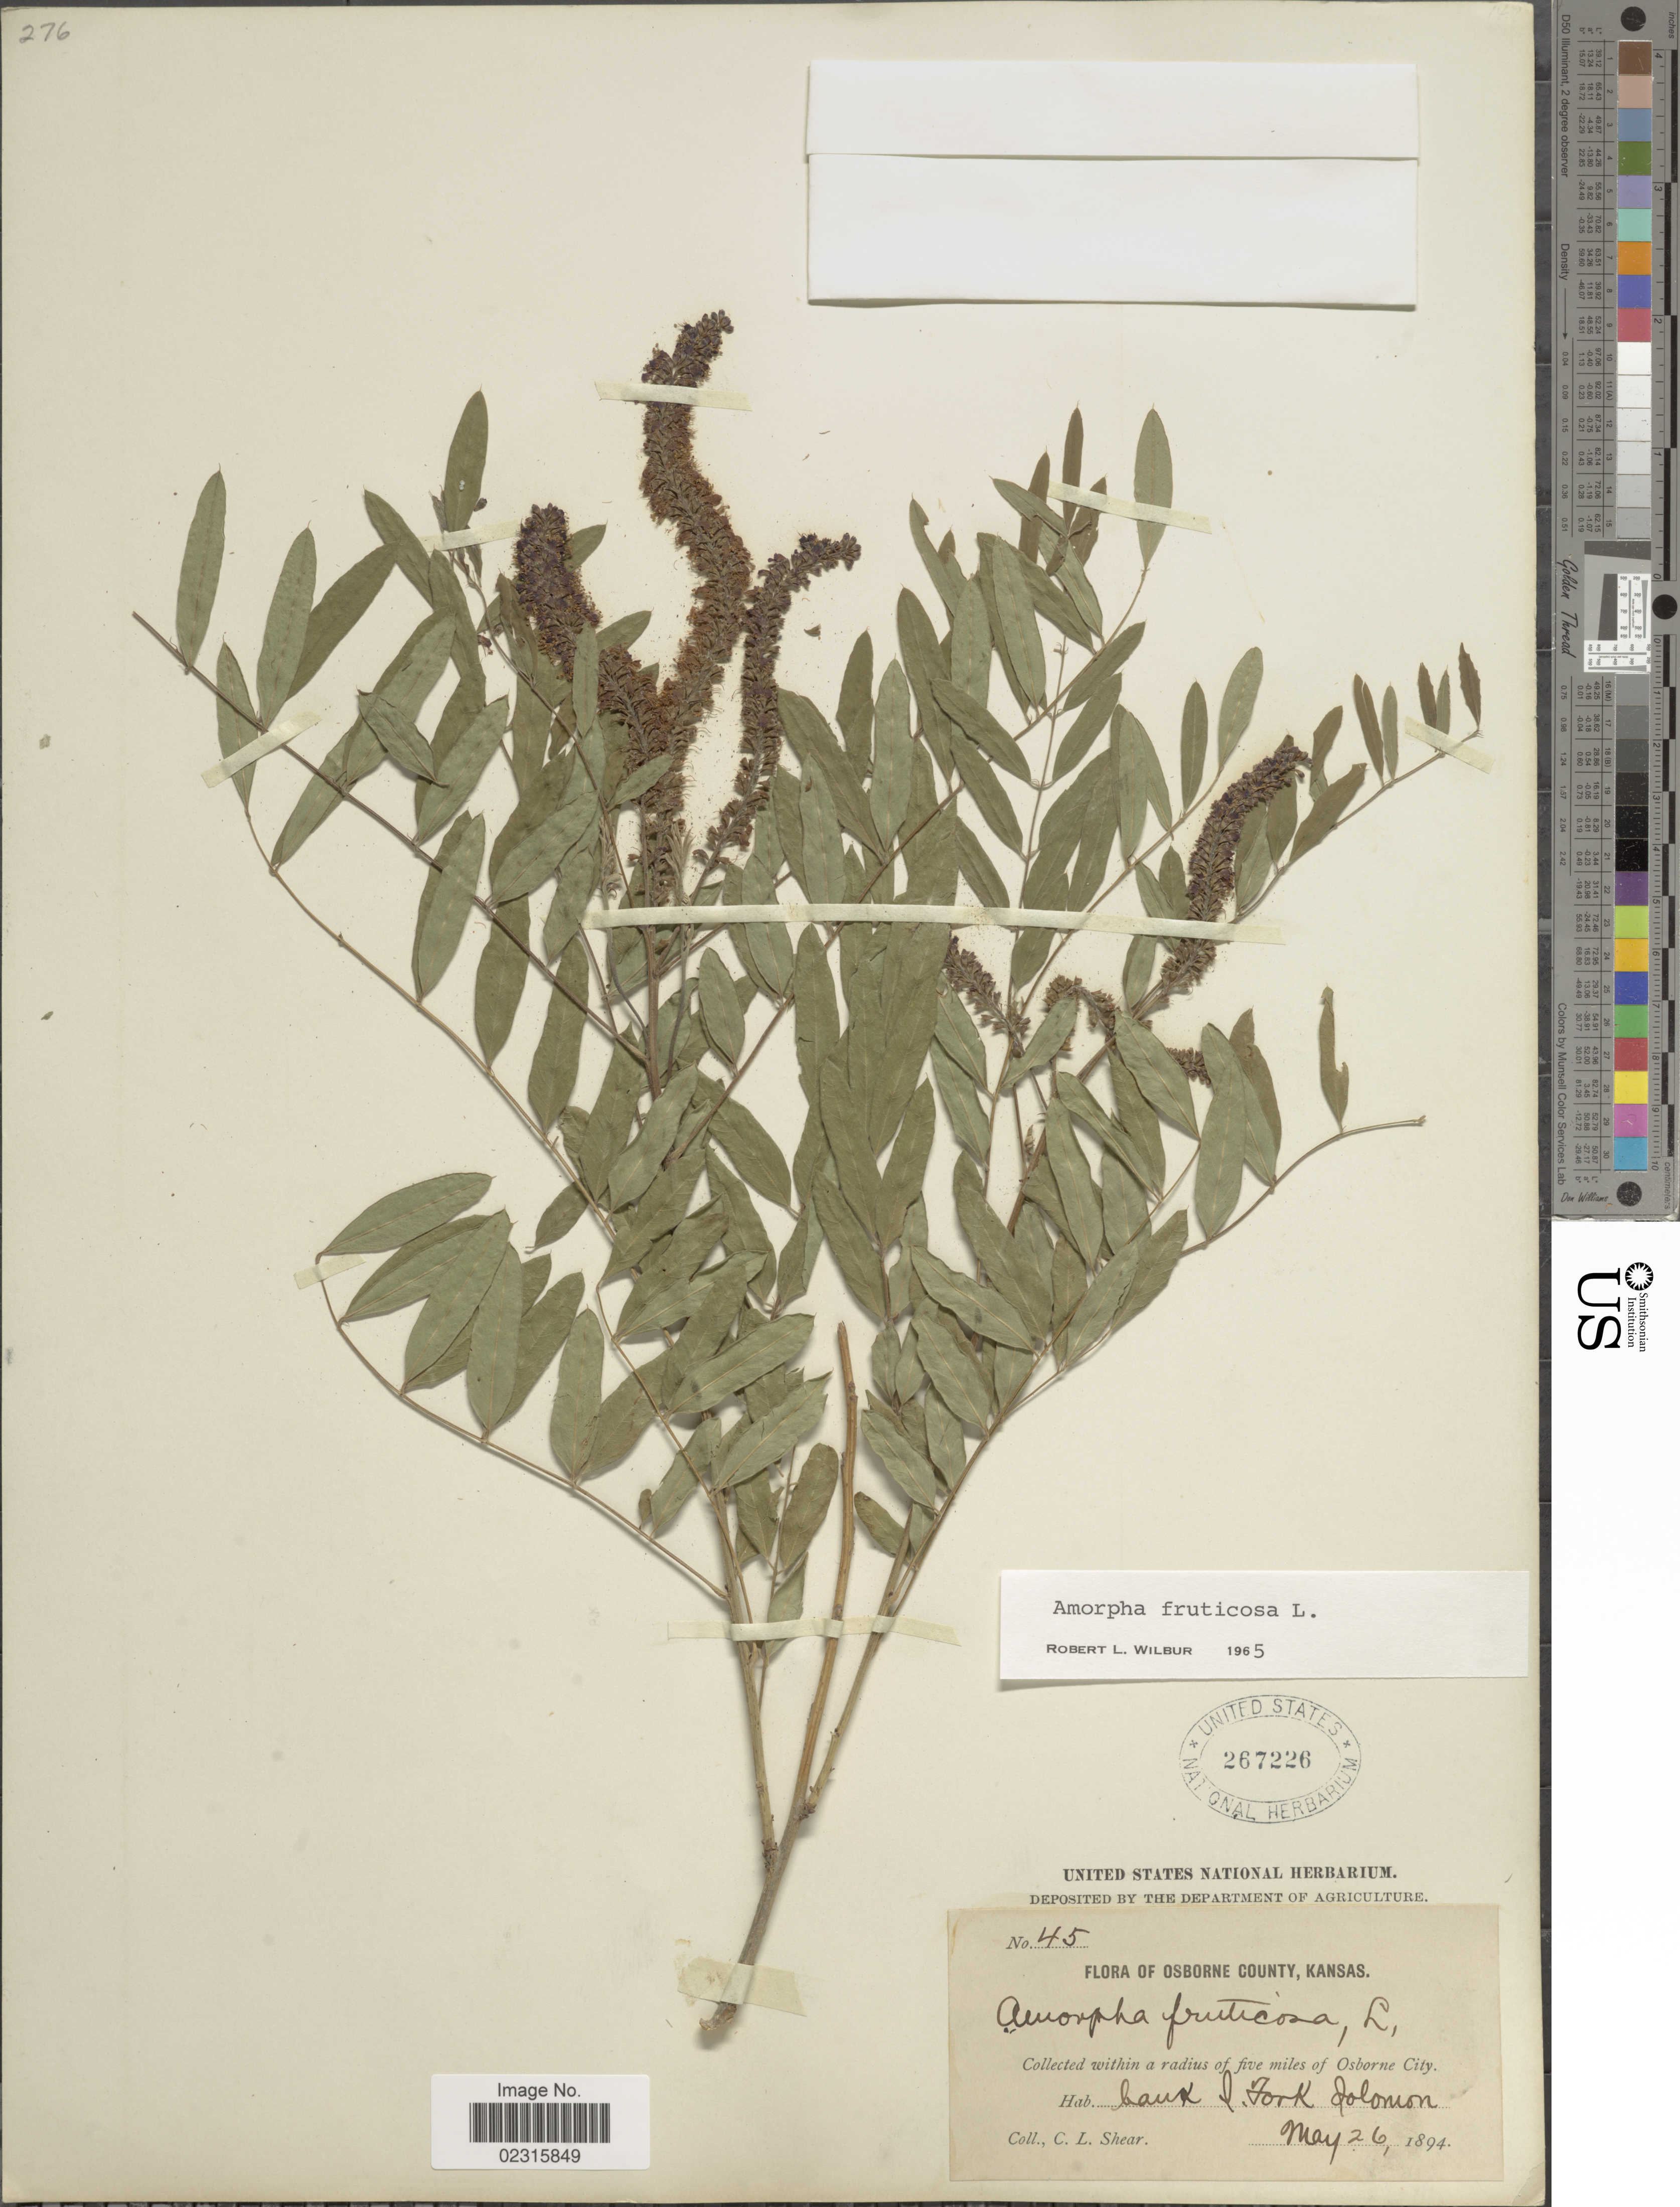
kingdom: Plantae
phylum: Tracheophyta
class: Magnoliopsida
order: Fabales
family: Fabaceae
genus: Amorpha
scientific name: Amorpha fruticosa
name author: L.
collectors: C. L. Shear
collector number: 45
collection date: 1894-05-26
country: United States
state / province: Kansas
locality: Osborne County, five miles of Osborne City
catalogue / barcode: US 267226